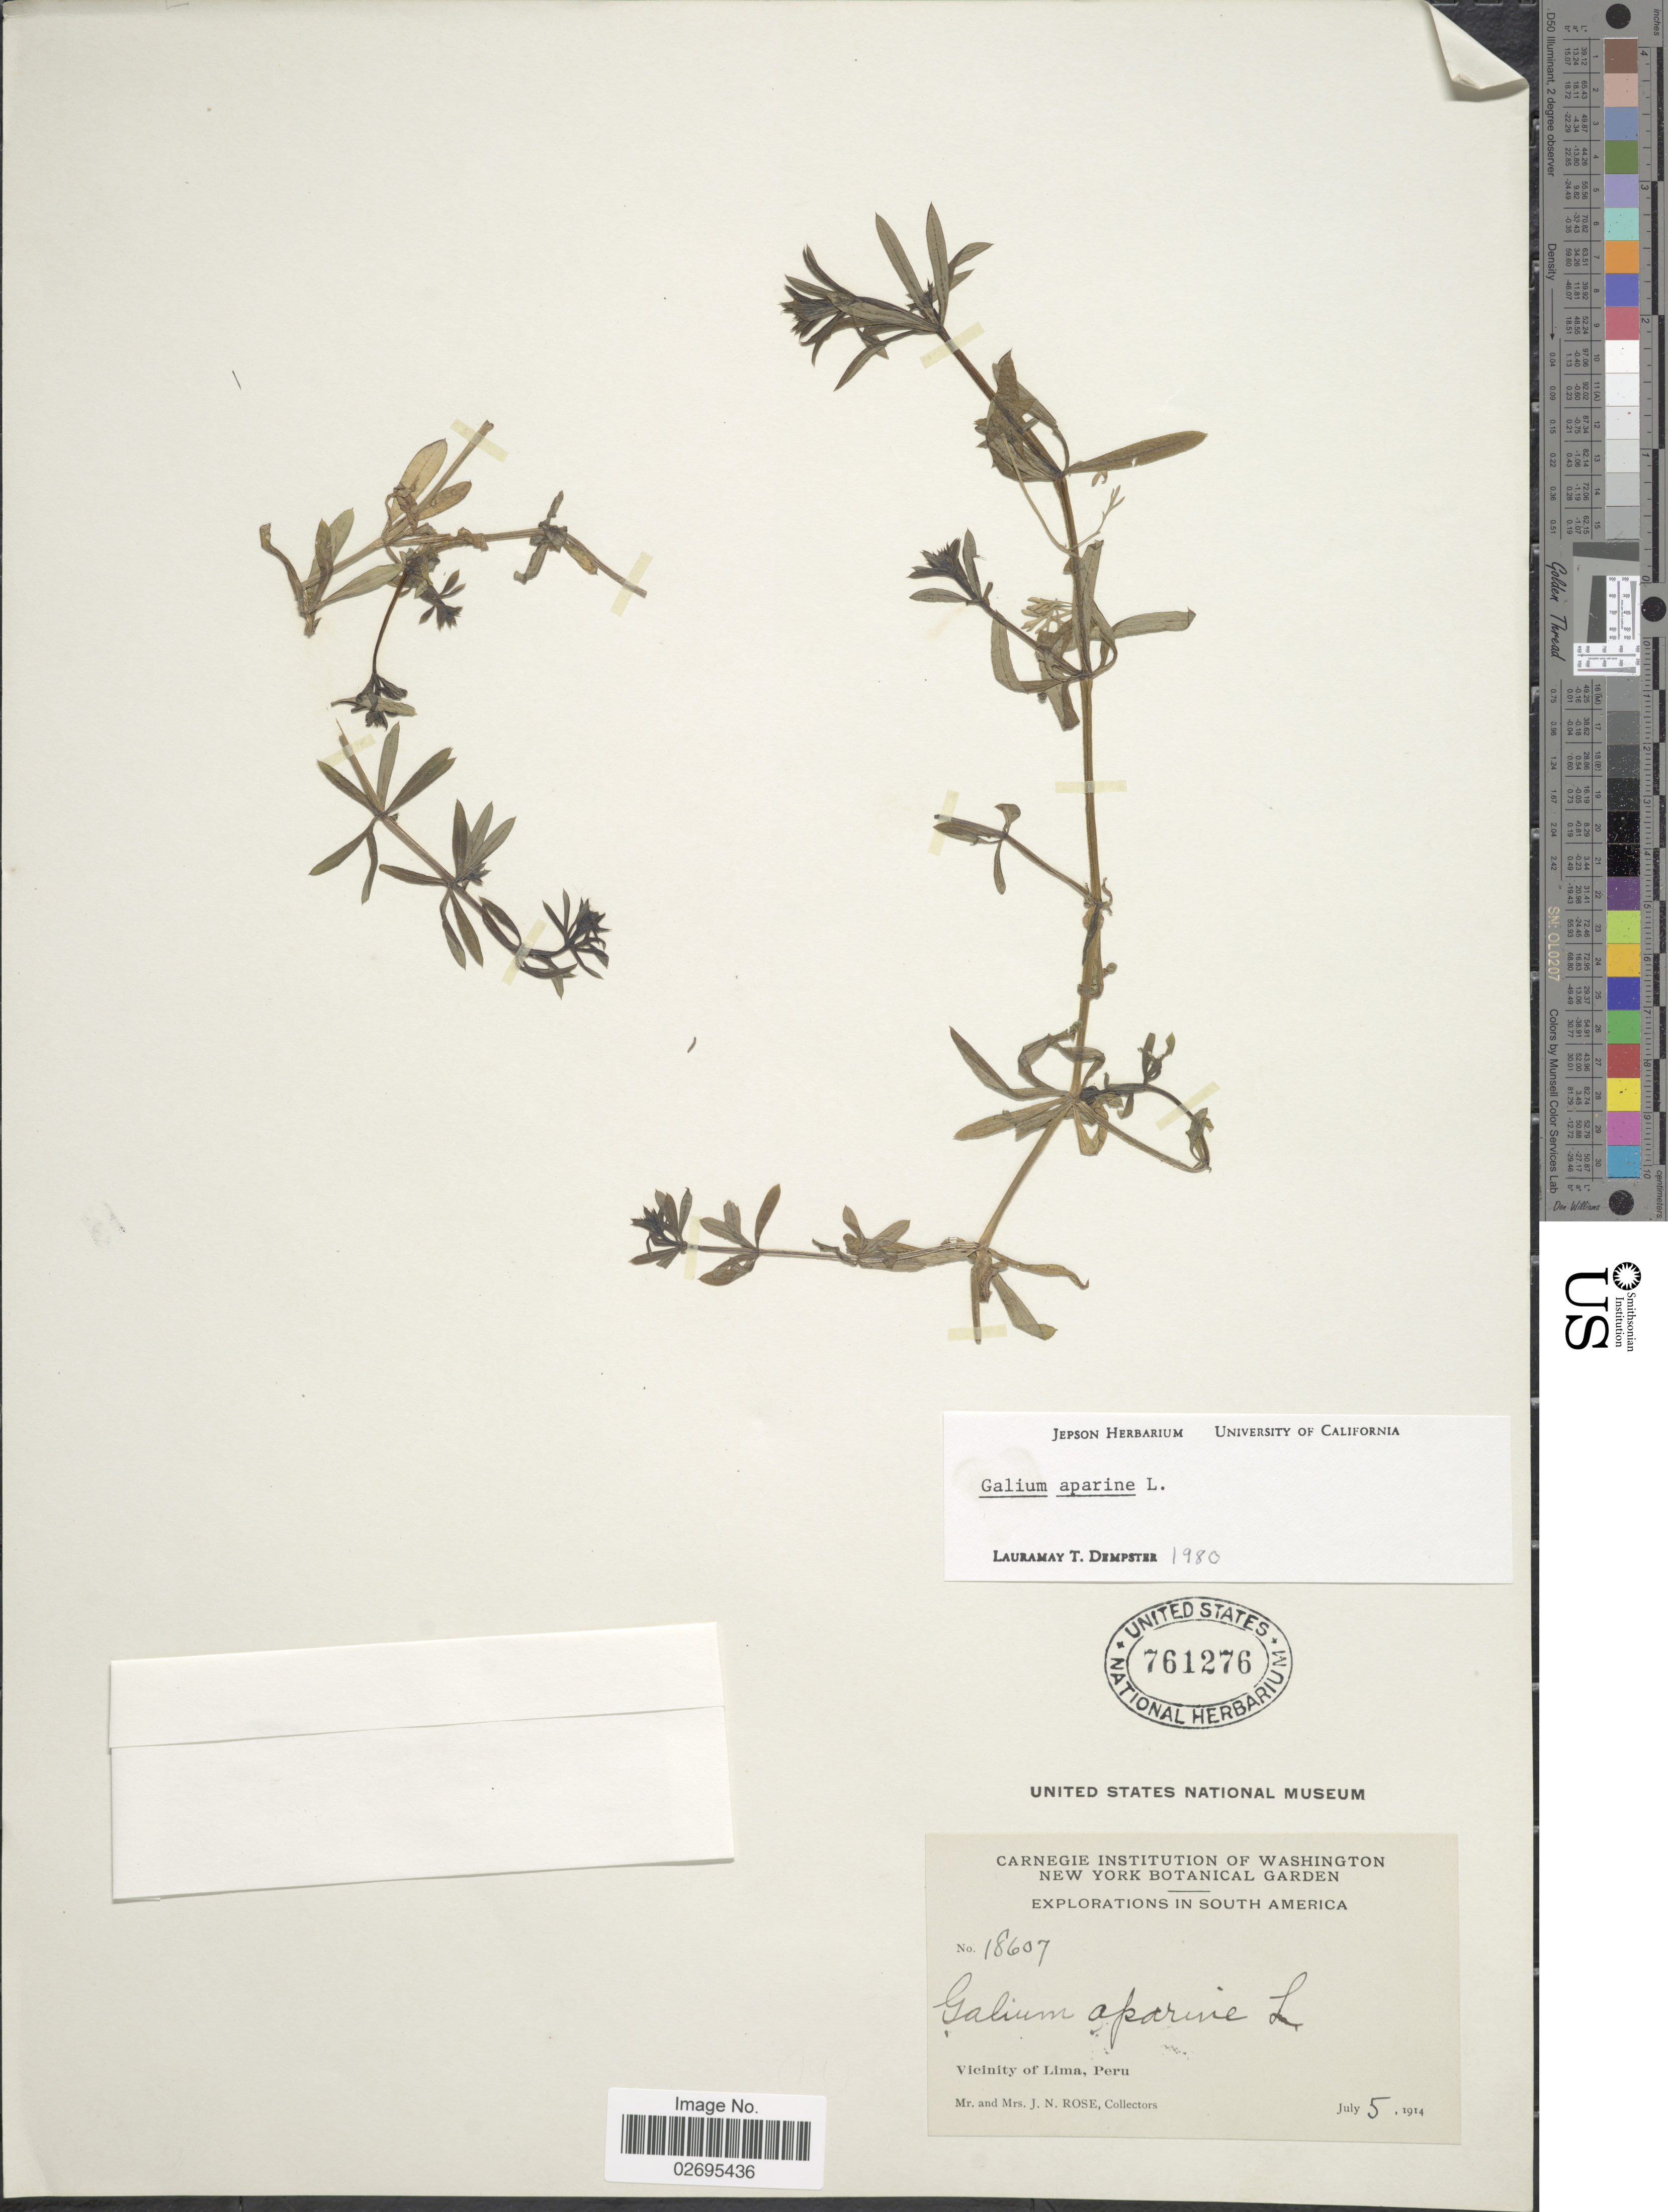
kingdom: Plantae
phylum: Tracheophyta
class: Magnoliopsida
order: Gentianales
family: Rubiaceae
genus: Galium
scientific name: Galium aparine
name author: L.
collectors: J. N. Rose & L. B. Rose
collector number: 18607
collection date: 1914-07-05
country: Peru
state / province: Lima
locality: Vicinity of Lima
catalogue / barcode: US 761276